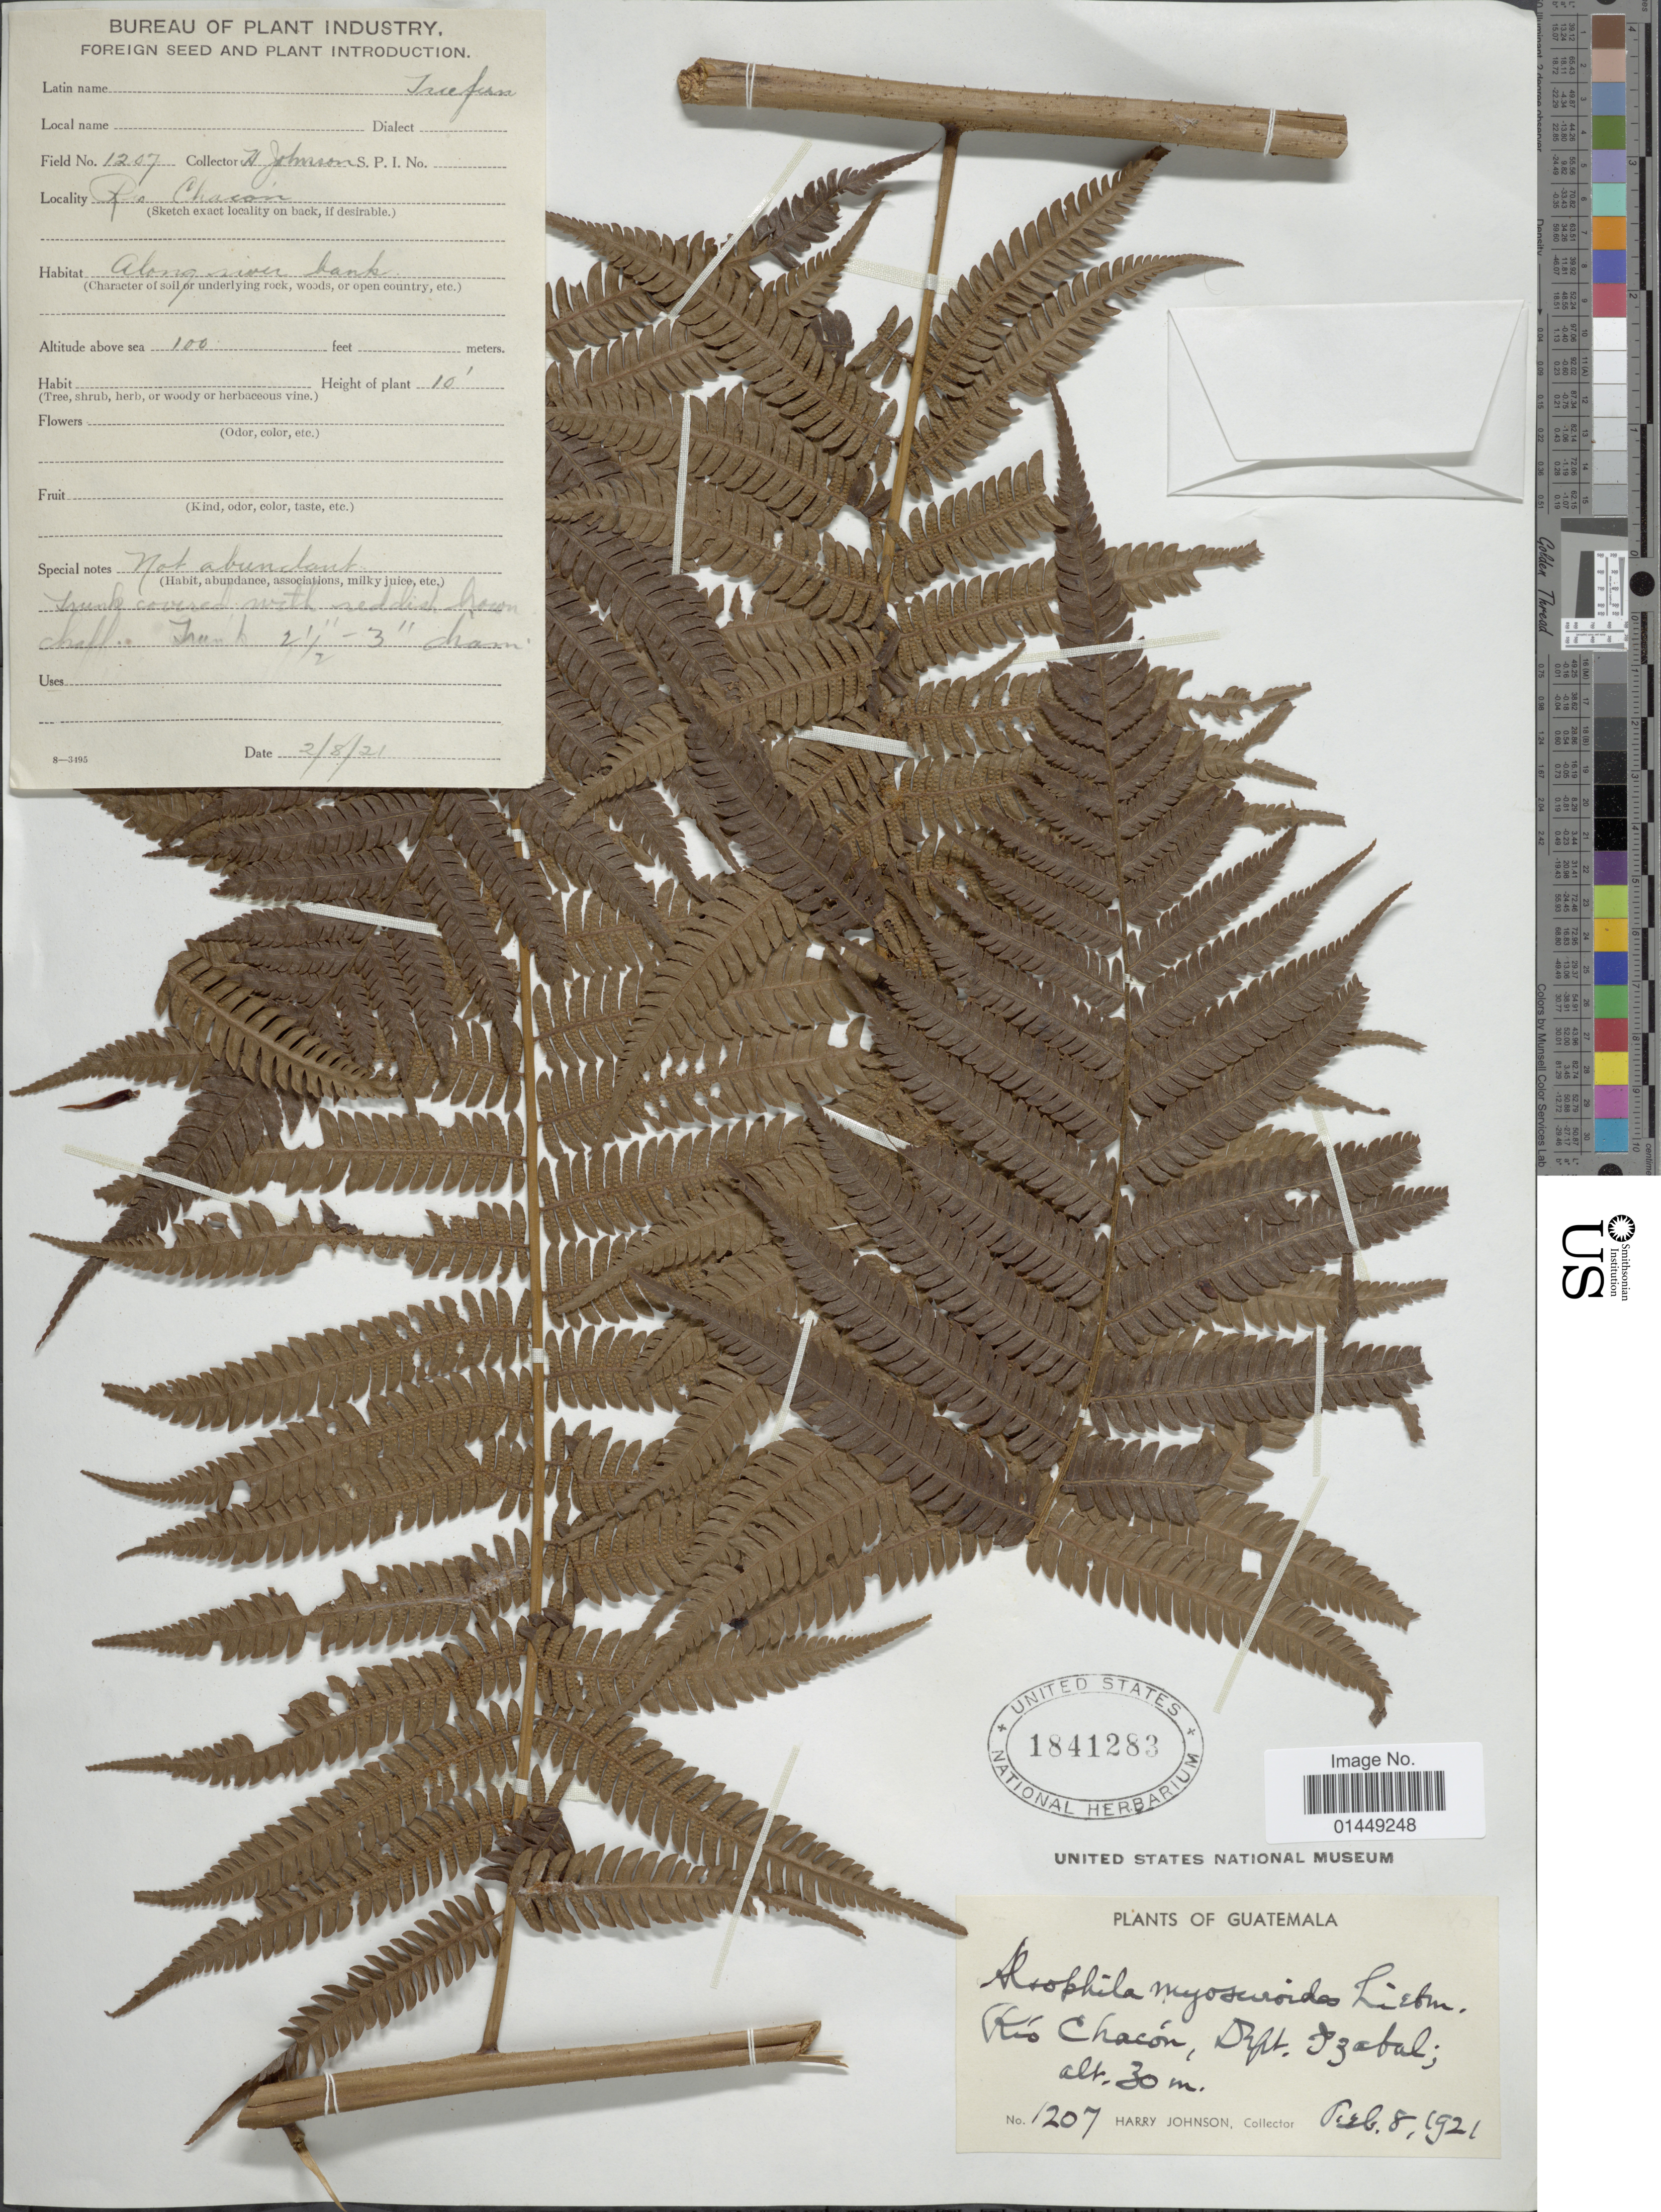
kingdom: Plantae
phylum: Tracheophyta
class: Polypodiopsida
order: Cyatheales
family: Cyatheaceae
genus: Cyathea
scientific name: Cyathea myosuriodes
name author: (Liebm.) Domin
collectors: H. Johnson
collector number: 1207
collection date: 1921-02-08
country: Guatemala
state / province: Izabal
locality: Río Chacón, Dept. Izabal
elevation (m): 30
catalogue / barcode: US 1841283